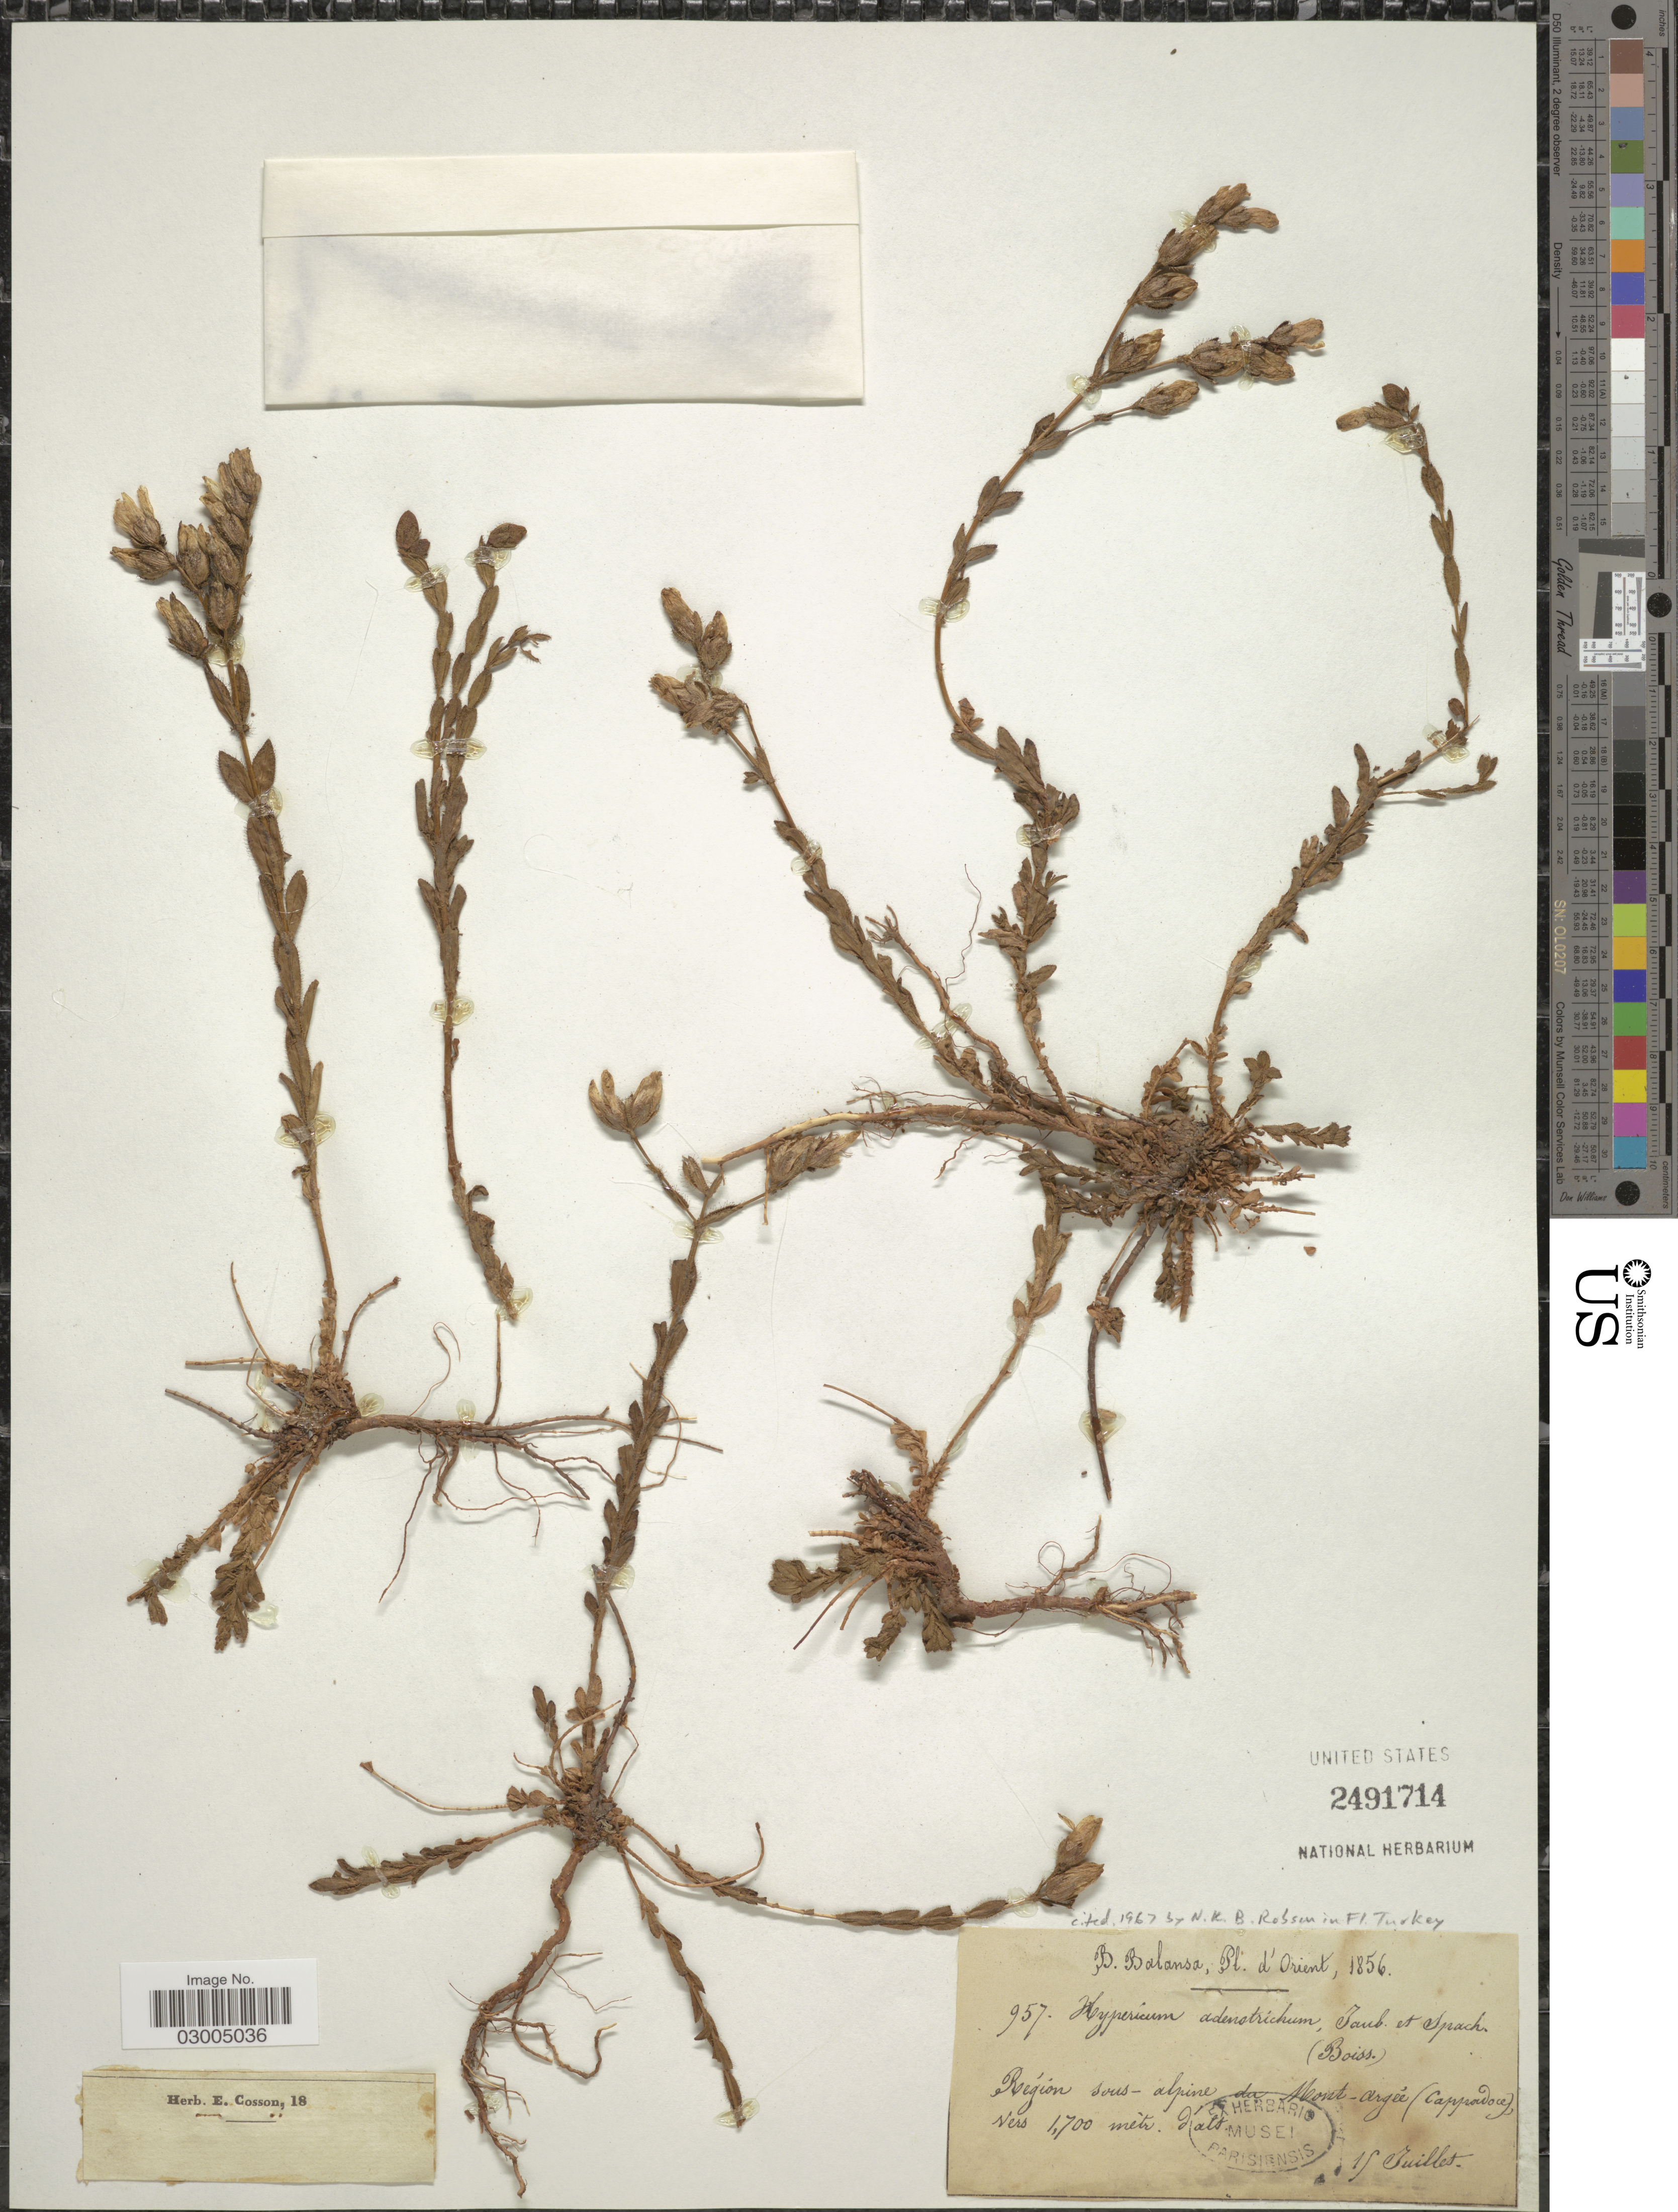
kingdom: Plantae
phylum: Tracheophyta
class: Magnoliopsida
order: Malpighiales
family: Hypericaceae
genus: Hypericum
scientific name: Hypericum adenotrichum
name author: Spach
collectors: B. Balansa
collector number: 957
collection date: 1856-07-18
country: Turkey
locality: D'Orient. Région sous-alpine da Mont-Argée (Cappadoce).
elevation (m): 1700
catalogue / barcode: US 2491714